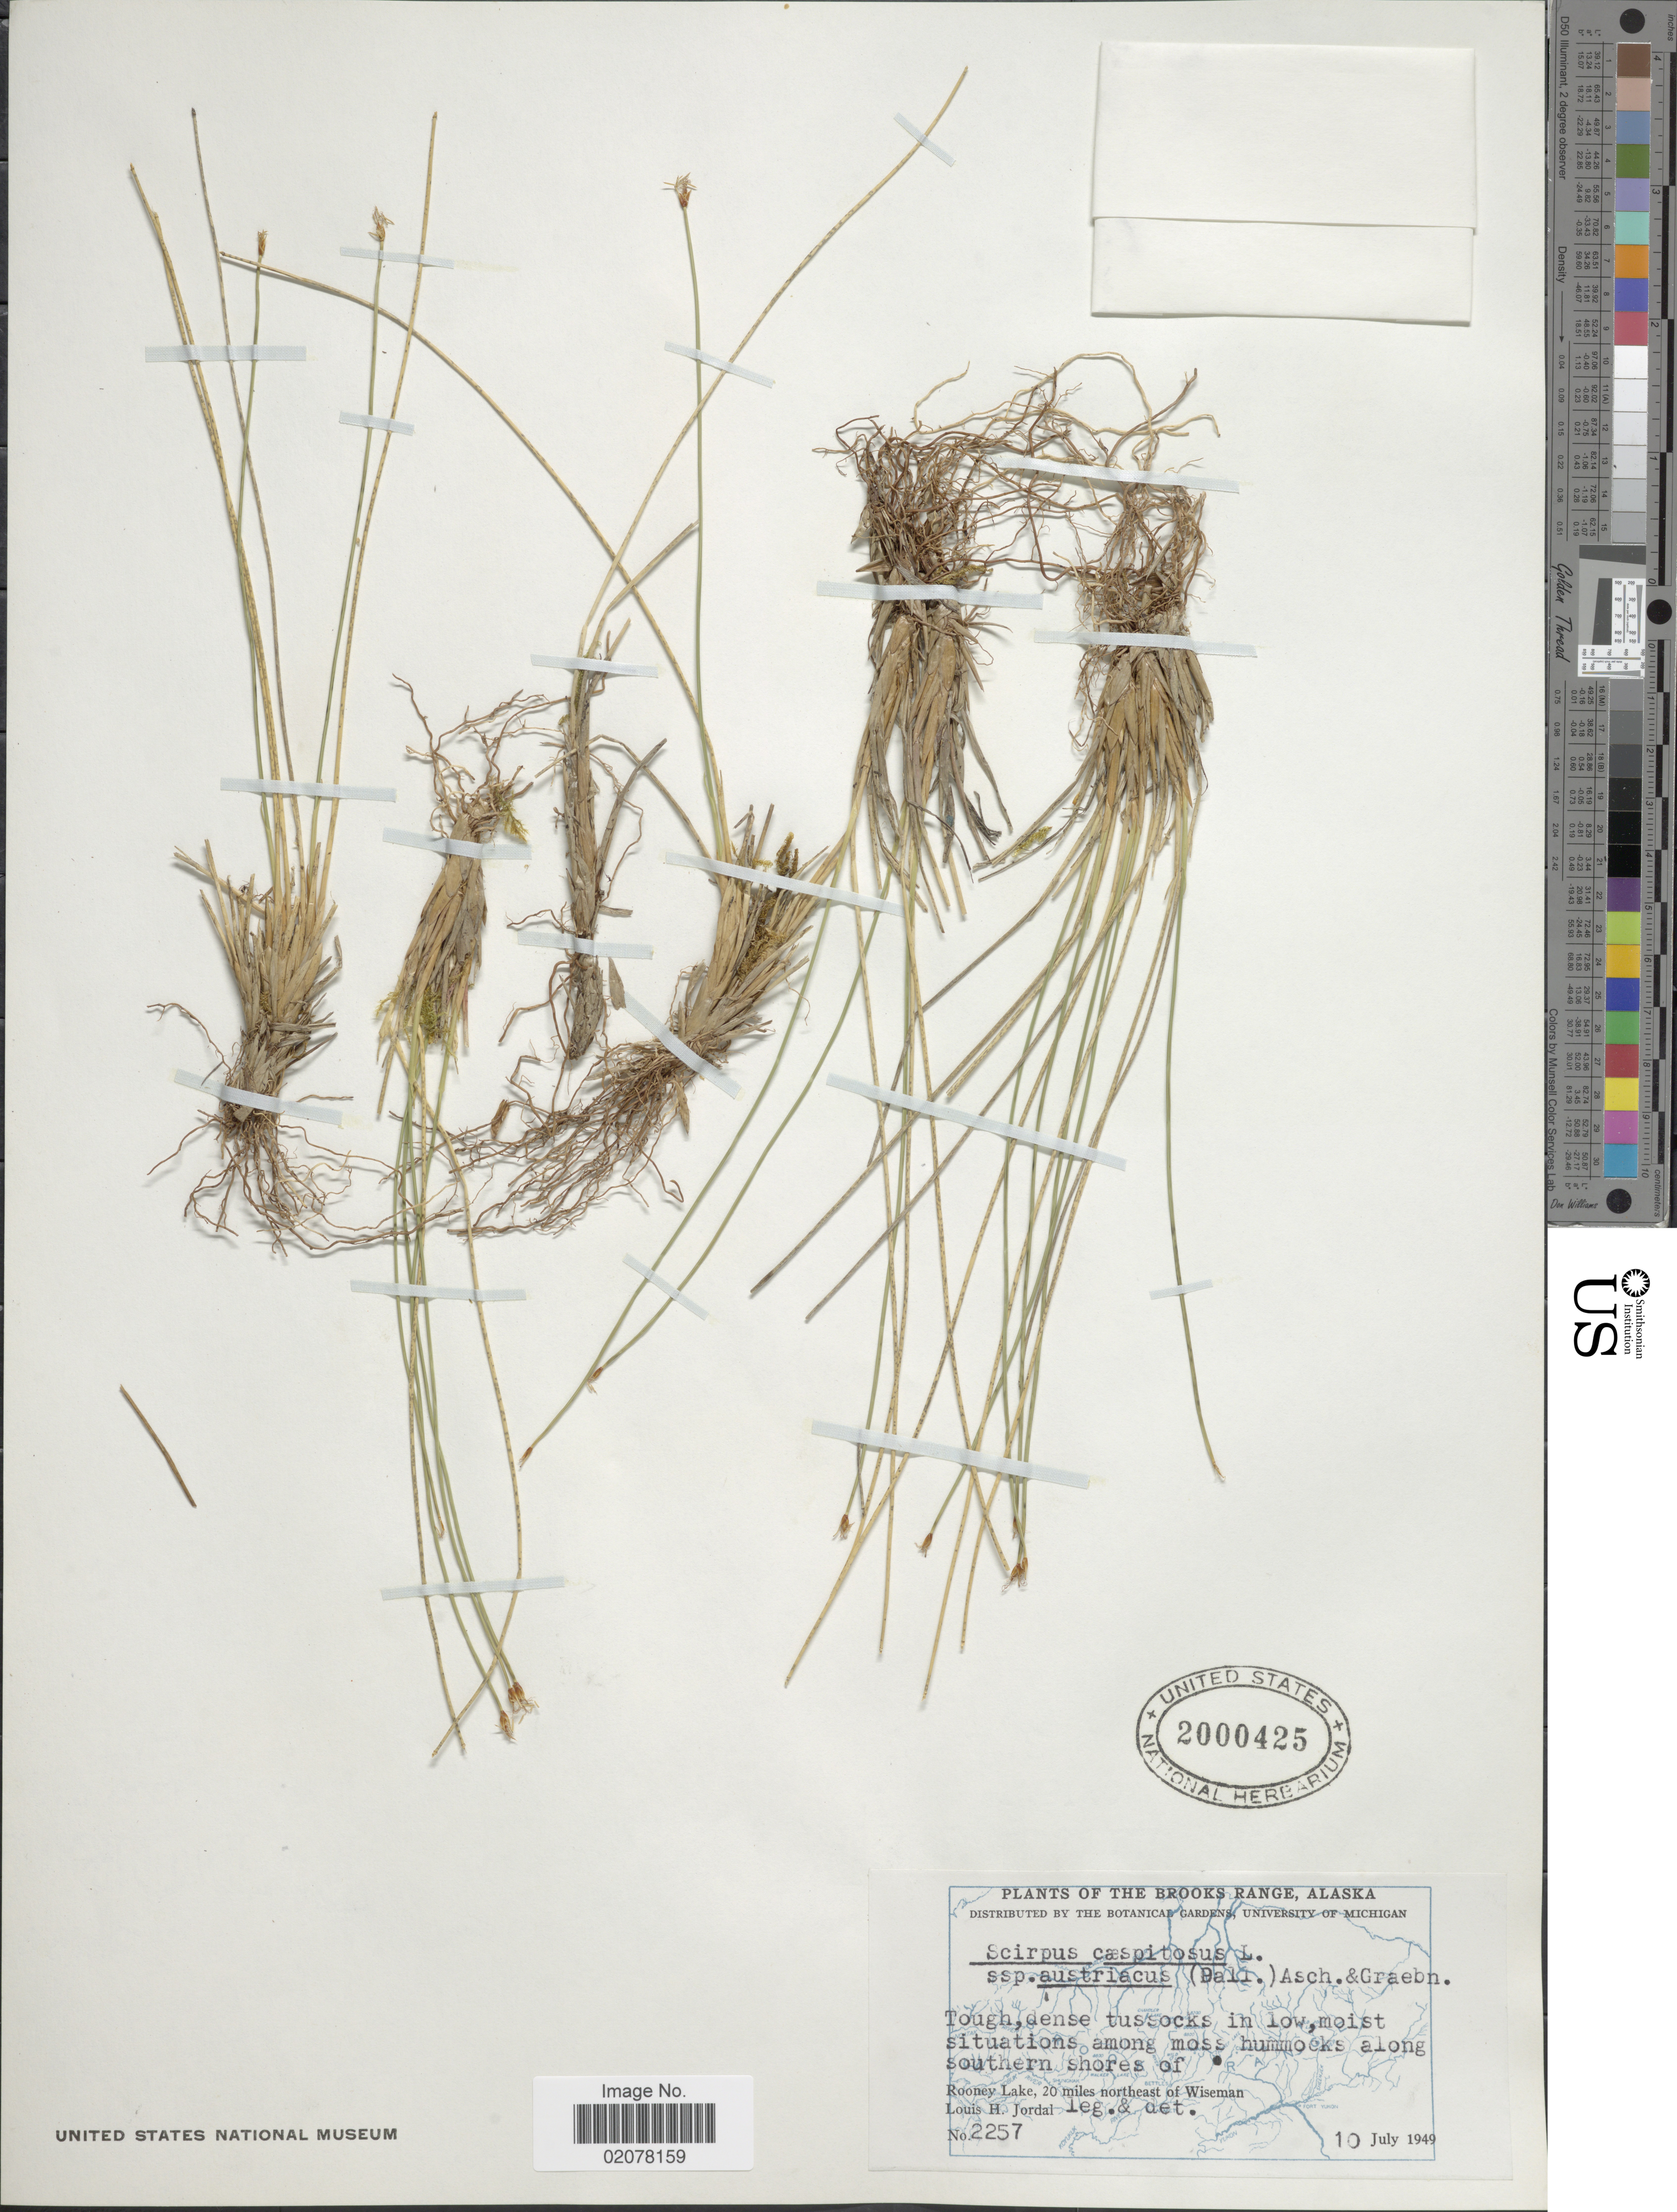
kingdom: Plantae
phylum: Tracheophyta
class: Liliopsida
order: Poales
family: Cyperaceae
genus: Trichophorum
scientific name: Trichophorum cespitosum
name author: (L.) Hartm.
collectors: L. Jordal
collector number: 2257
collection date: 1949-07-10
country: United States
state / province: Alaska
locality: Brooks range, in low, moist situations, among moss, hummocks along southern shores of Rooney Lake, 20 miles northeast of Wiseman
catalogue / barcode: US 2000425